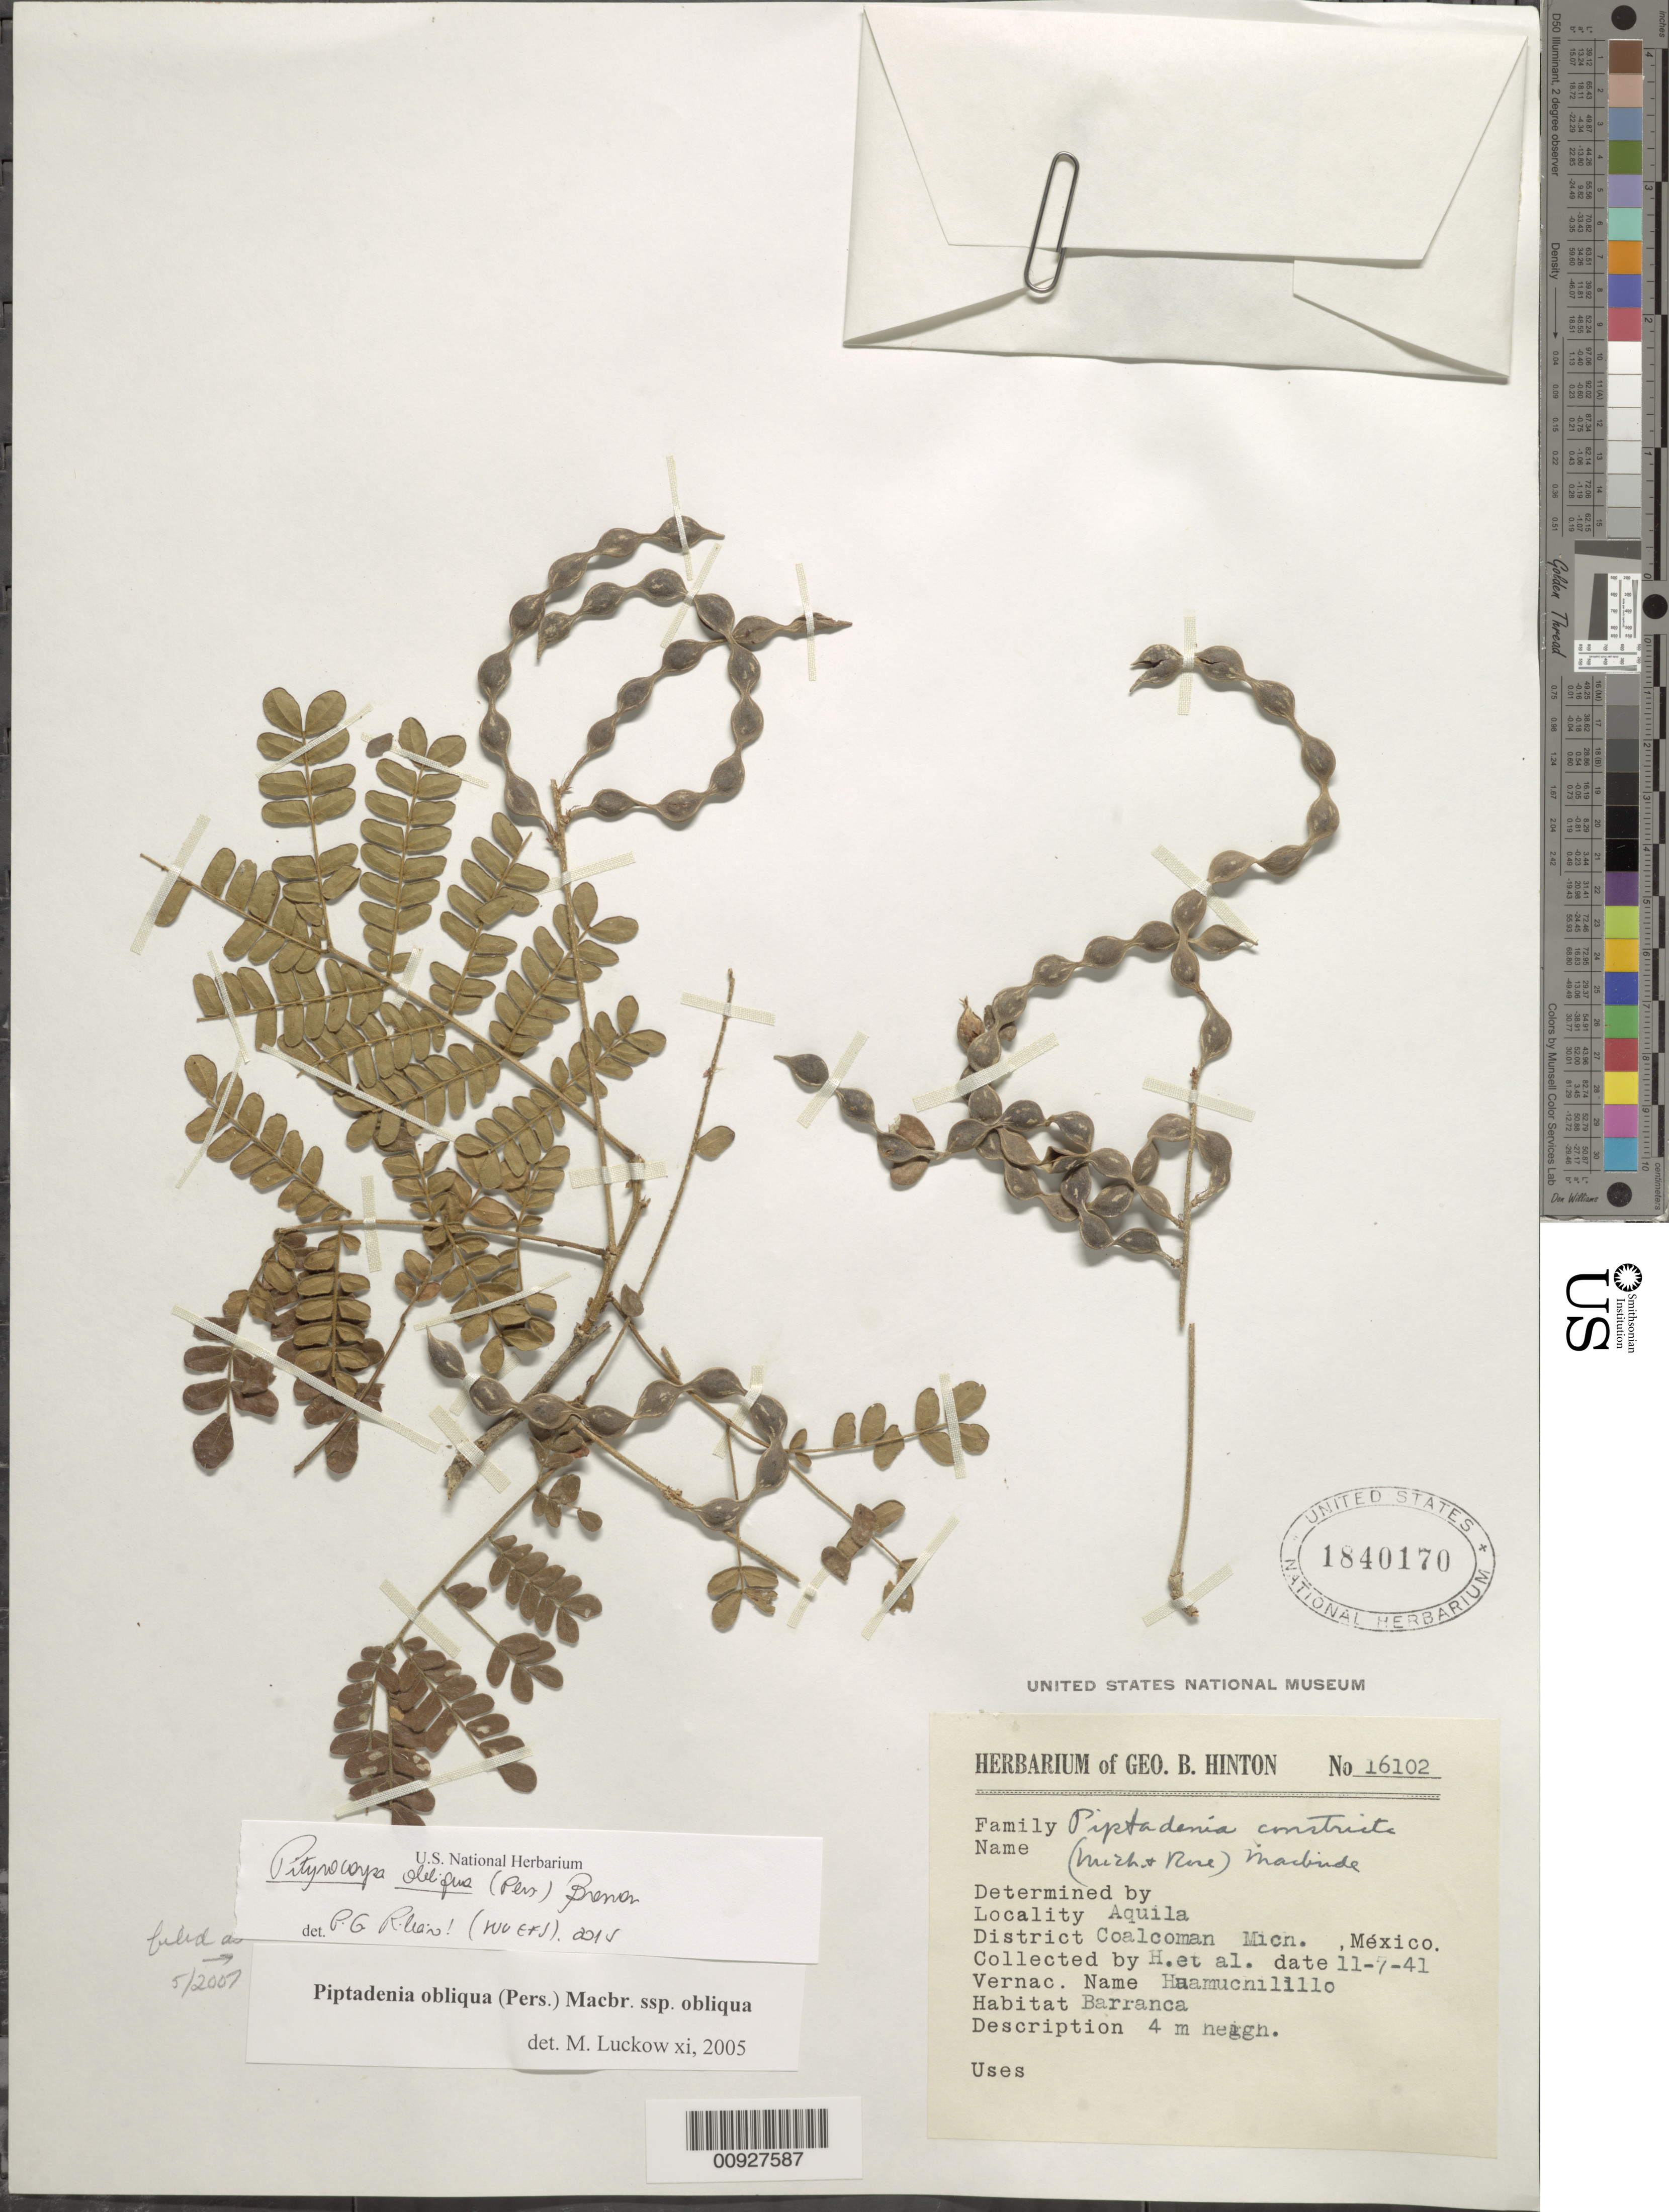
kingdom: Plantae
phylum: Tracheophyta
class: Magnoliopsida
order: Fabales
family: Fabaceae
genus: Pityrocarpa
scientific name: Pityrocarpa obliqua subsp. obliqua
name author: (Pers.) Brenan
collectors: G. B. Hinton & et al.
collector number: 16102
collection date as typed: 07 Nov 1941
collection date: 1941-11-07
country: Mexico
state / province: Michoacán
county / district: Coalcomán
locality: Aquila, District Coalcomán, Michoacán.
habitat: Barranca.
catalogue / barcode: US 1840170